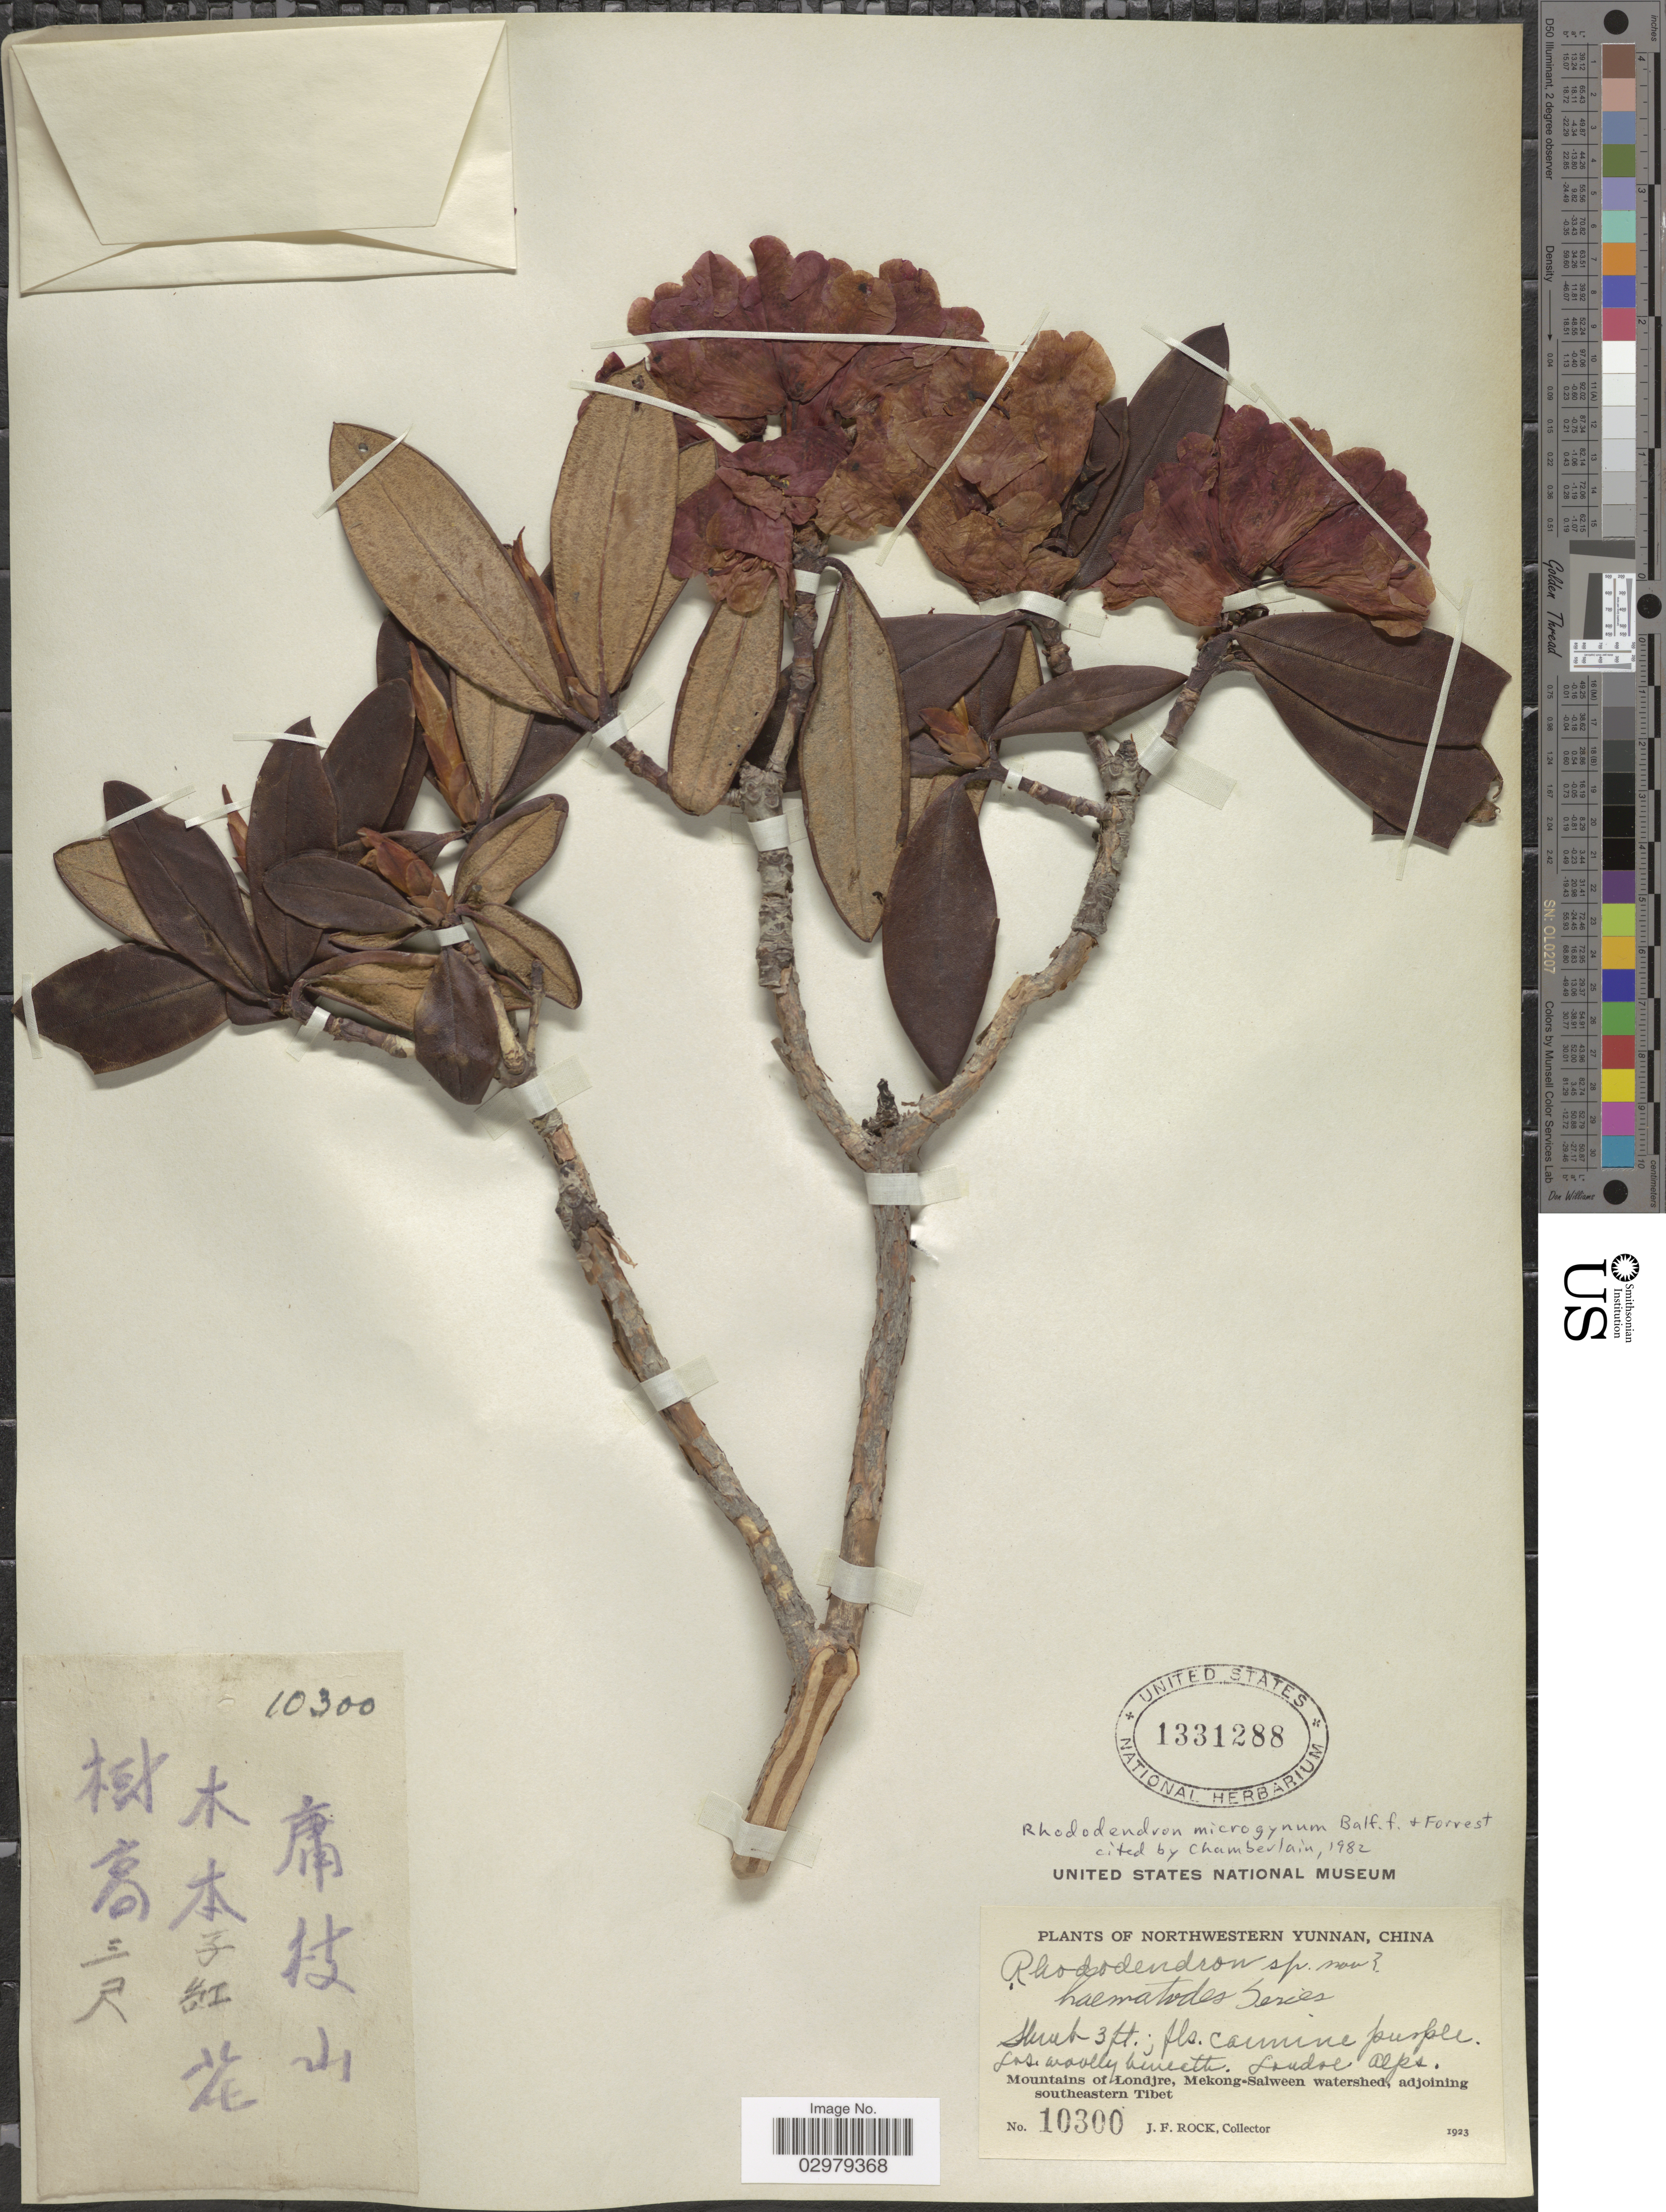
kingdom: Plantae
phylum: Tracheophyta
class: Magnoliopsida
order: Ericales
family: Ericaceae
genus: Rhododendron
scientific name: Rhododendron sp.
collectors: J. Rock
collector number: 10300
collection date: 1923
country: China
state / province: Yunnan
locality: Northwestern Yunnan. Londre Alps. Mountains of Londjre, Mekong-Salween watershed, adjoining southeastern Tibet.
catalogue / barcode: US 1331288